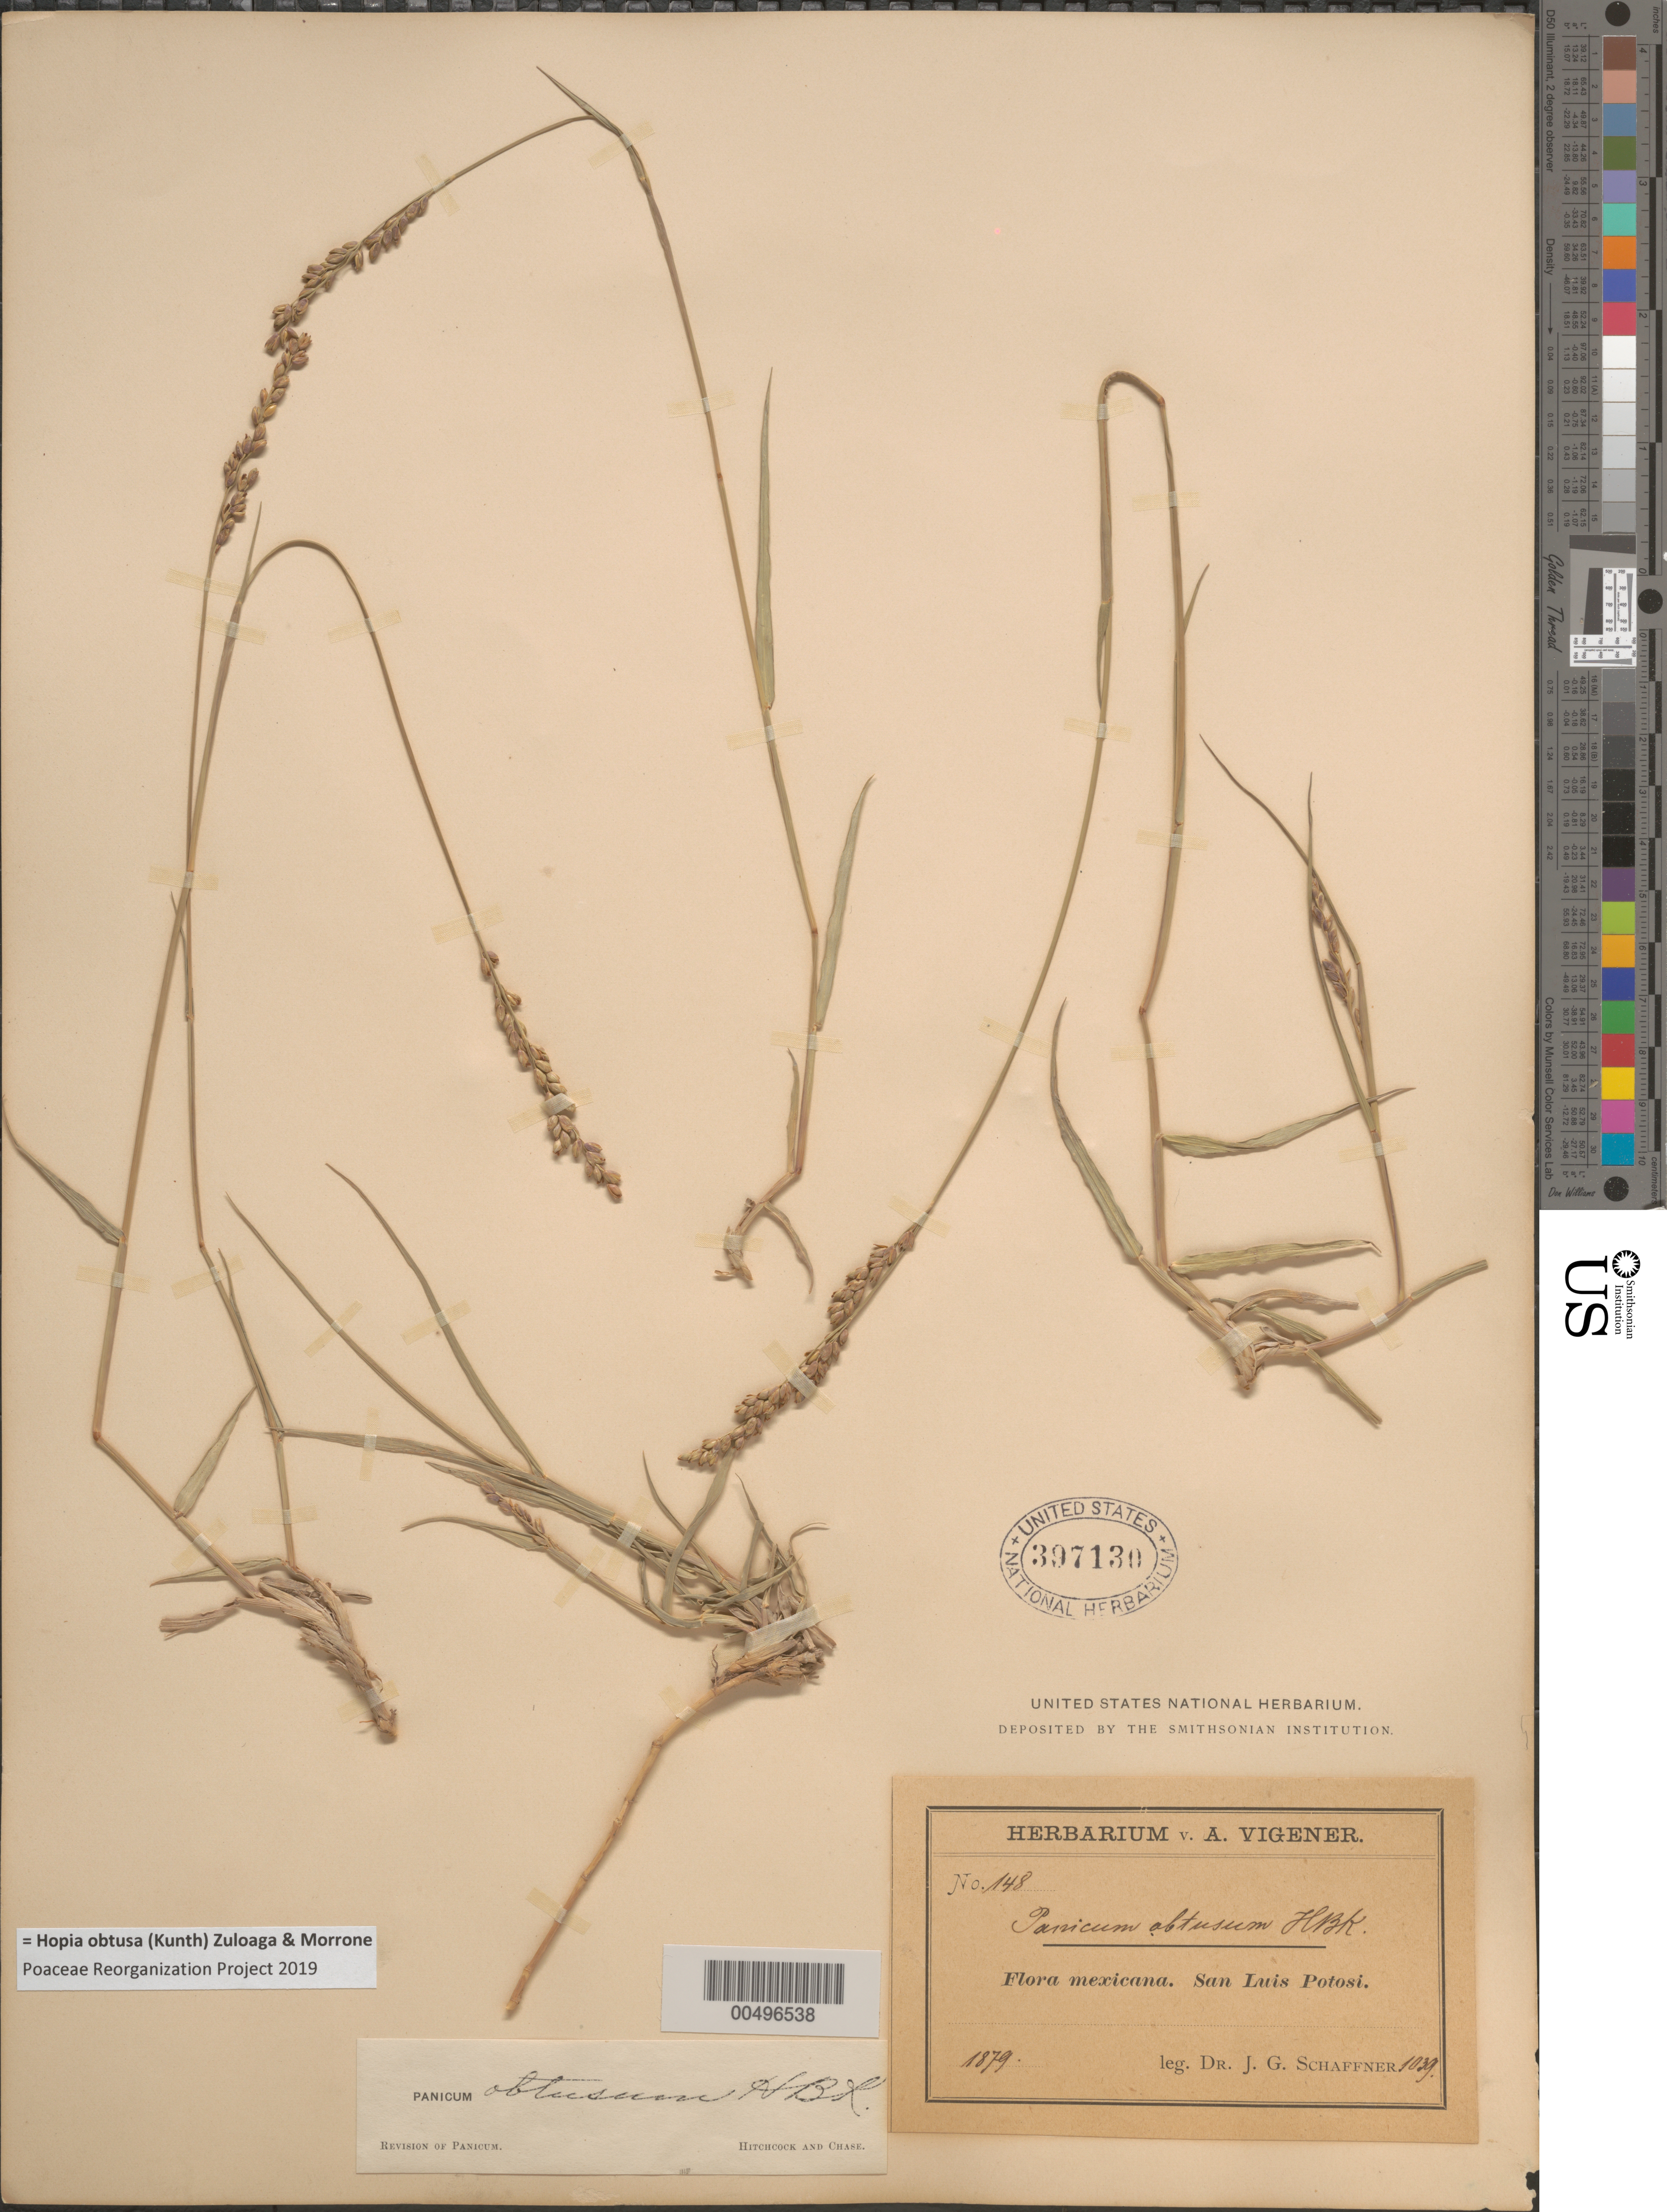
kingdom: Plantae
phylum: Tracheophyta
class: Liliopsida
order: Poales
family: Poaceae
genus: Panicum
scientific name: Panicum obtusum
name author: Kunth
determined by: Hitchcock, A. S.; Chase, [M.] A.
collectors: J. G. Schaffner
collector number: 1039/148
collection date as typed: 1879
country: Mexico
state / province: San Luis Potosi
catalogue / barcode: US 397130